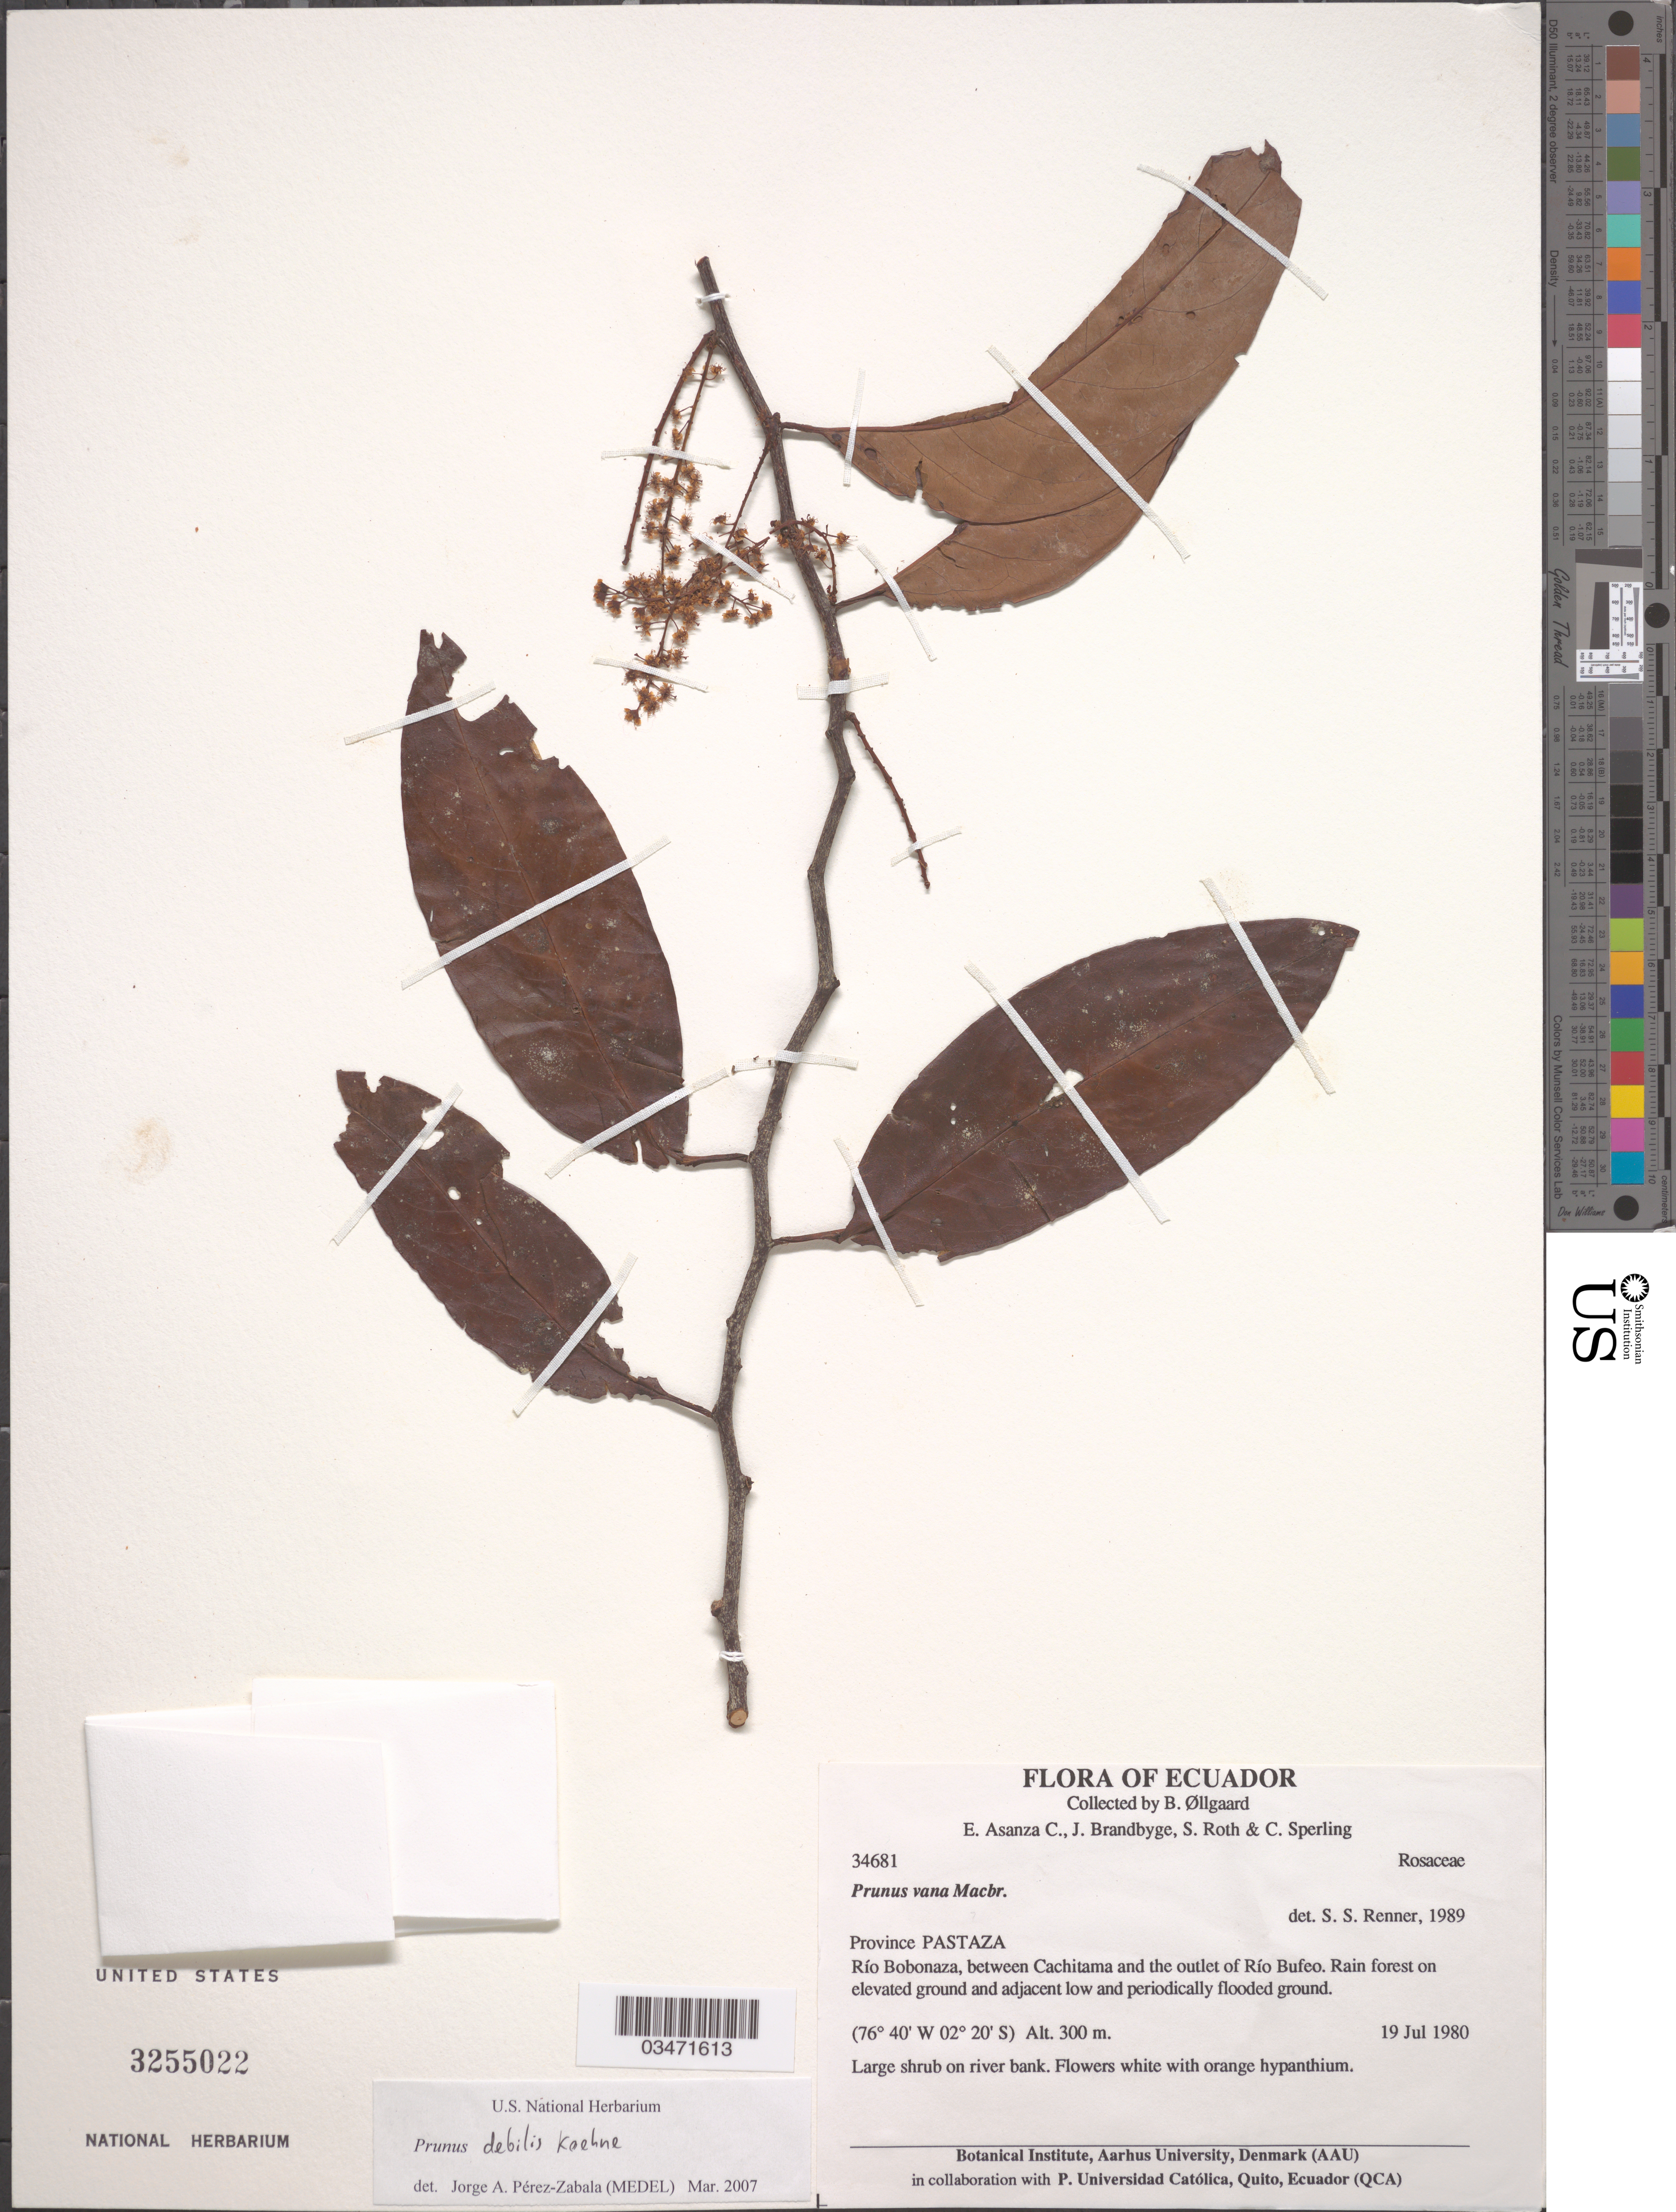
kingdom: Plantae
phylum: Tracheophyta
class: Magnoliopsida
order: Rosales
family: Rosaceae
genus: Prunus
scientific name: Prunus debilis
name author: Koehne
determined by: Pérez-Zabala, Jorge A.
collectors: B. Øllgaard, E. Asanza C., J. Brandbyge, S. Roth & C. Sperling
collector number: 34681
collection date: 1980-07-19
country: Ecuador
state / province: Pastaza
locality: Río Bobanaza, between Cachitama and the outlet of Río Bufeo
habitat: Rain forest on elevated ground and adjacent low and periodically flooded ground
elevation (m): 300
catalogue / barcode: US 3255022